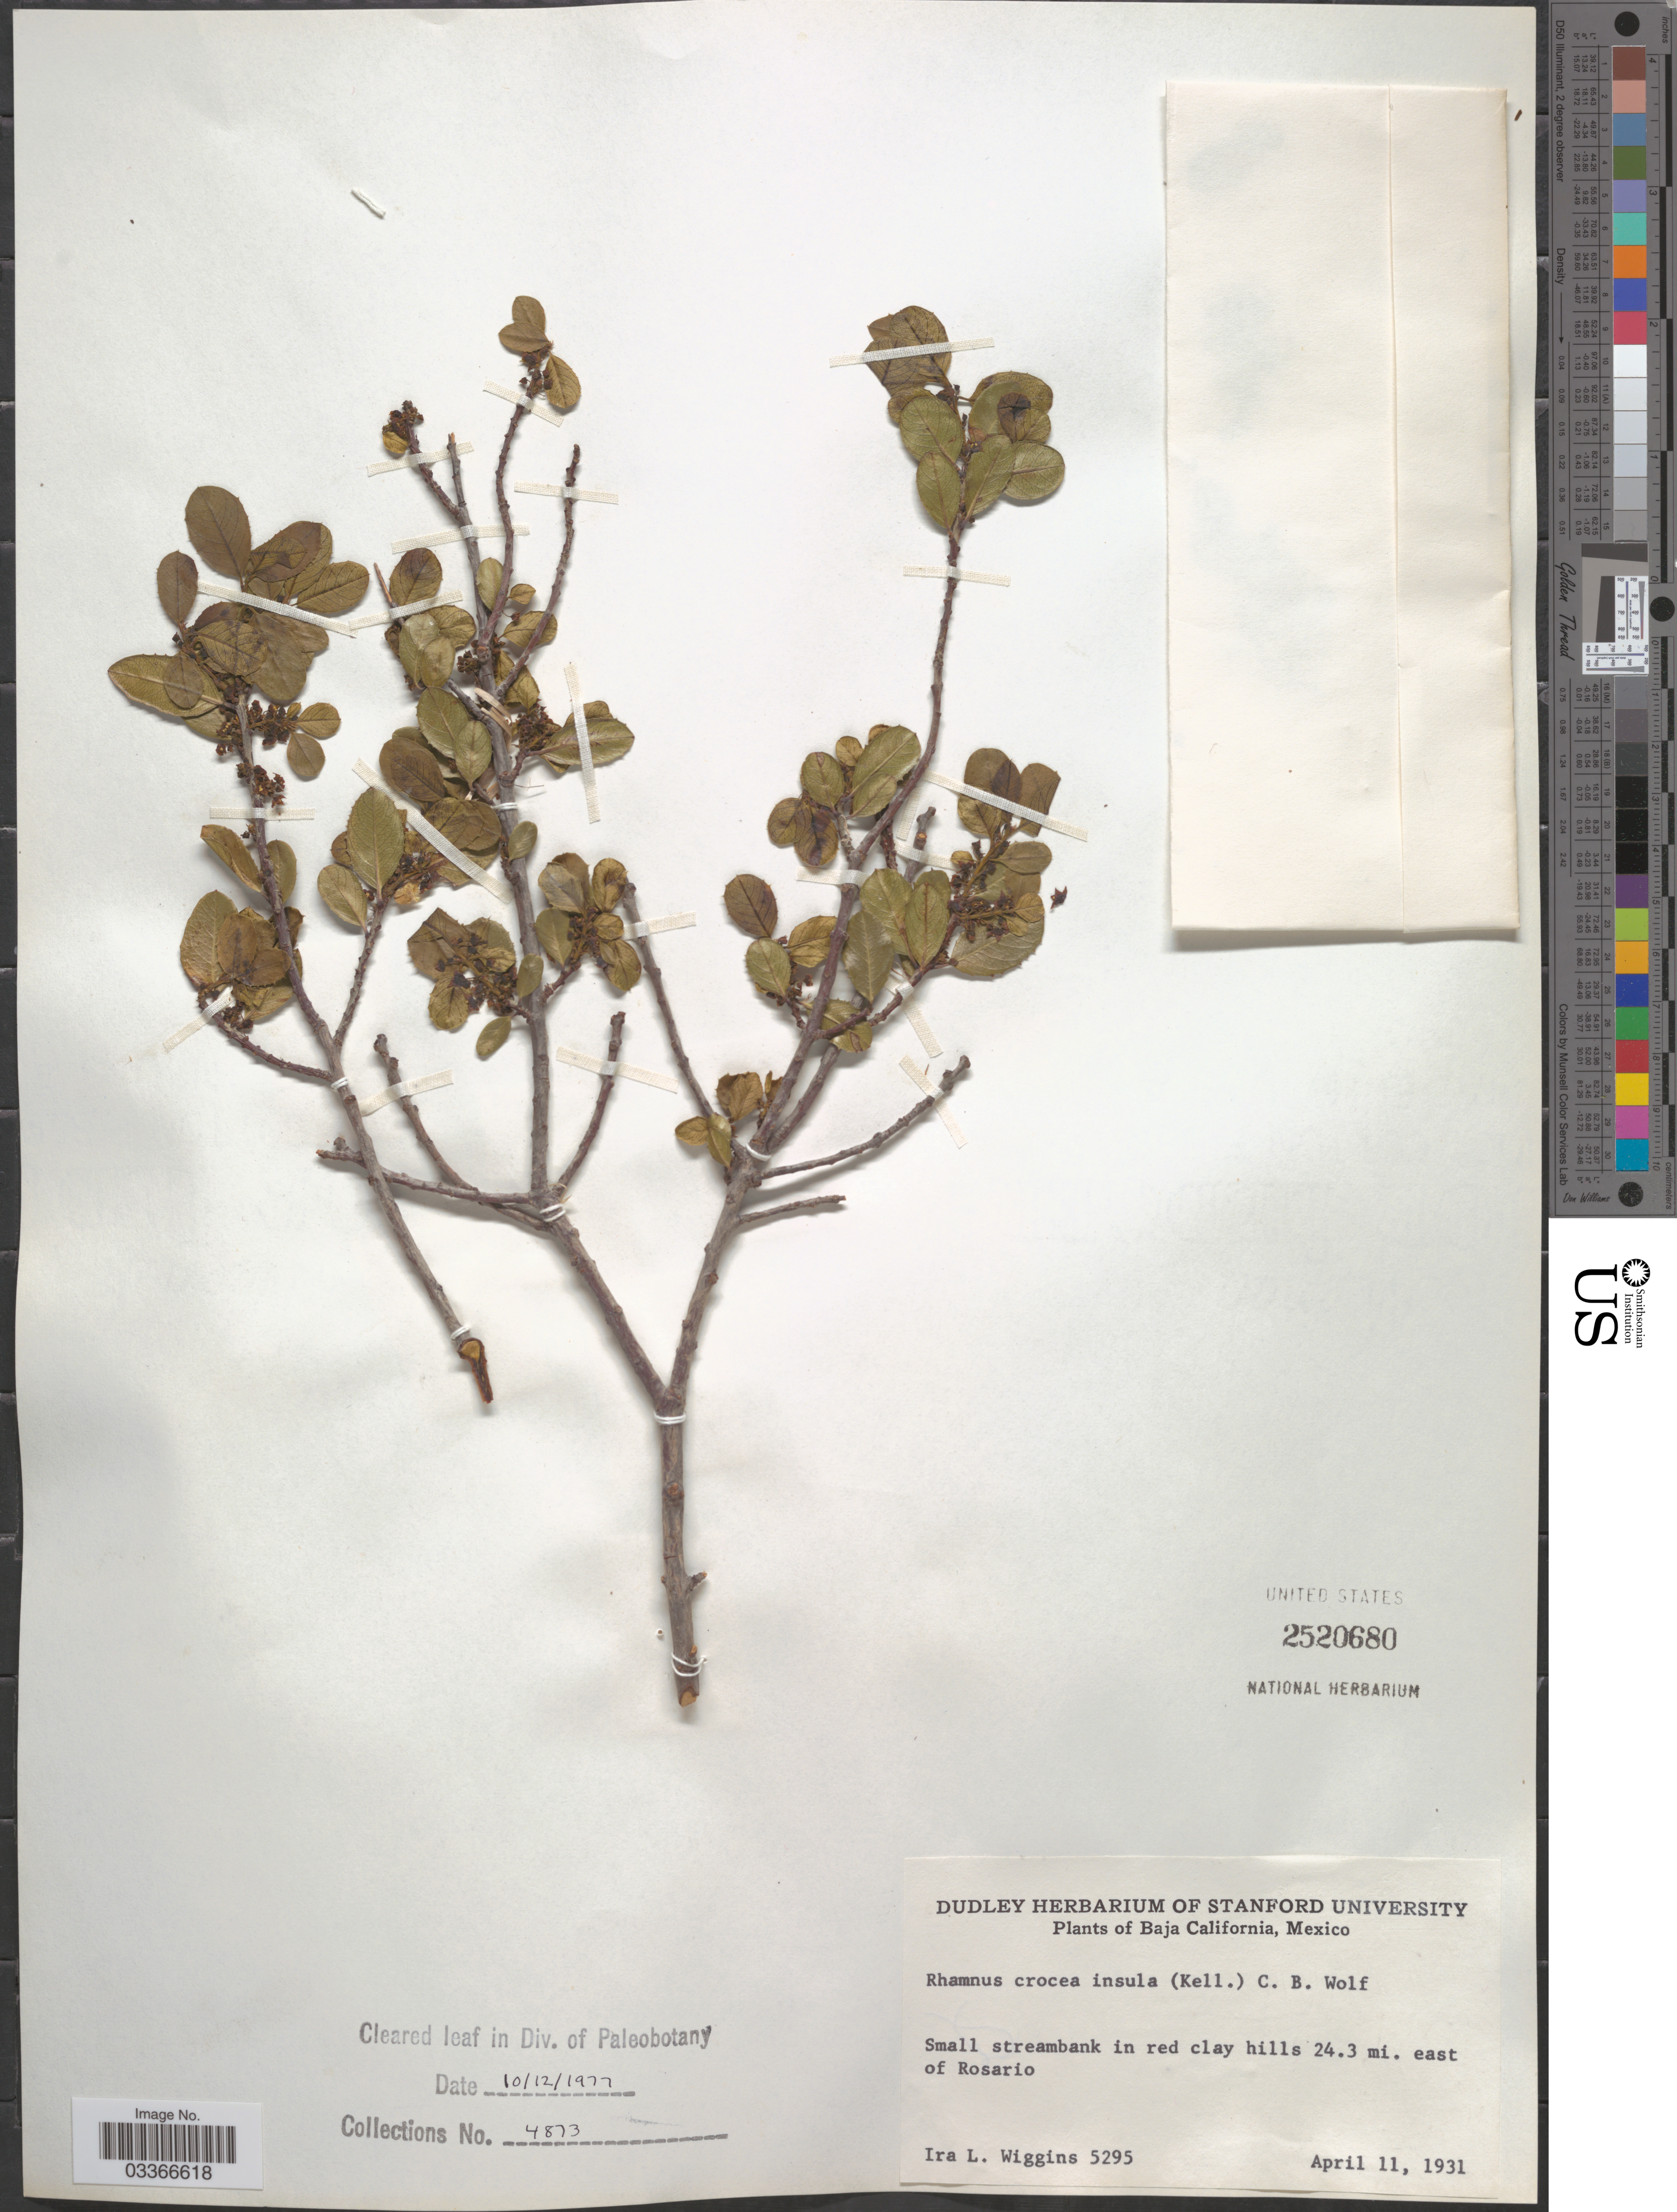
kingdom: Plantae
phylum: Tracheophyta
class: Magnoliopsida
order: Rosales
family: Rhamnaceae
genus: Rhamnus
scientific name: Rhamnus crocea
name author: Nutt.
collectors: I. L. Wiggins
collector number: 5295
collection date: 1931-04-11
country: Mexico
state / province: Baja California Norte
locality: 24.3 mi. east of Rosario.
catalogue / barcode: US 2520680